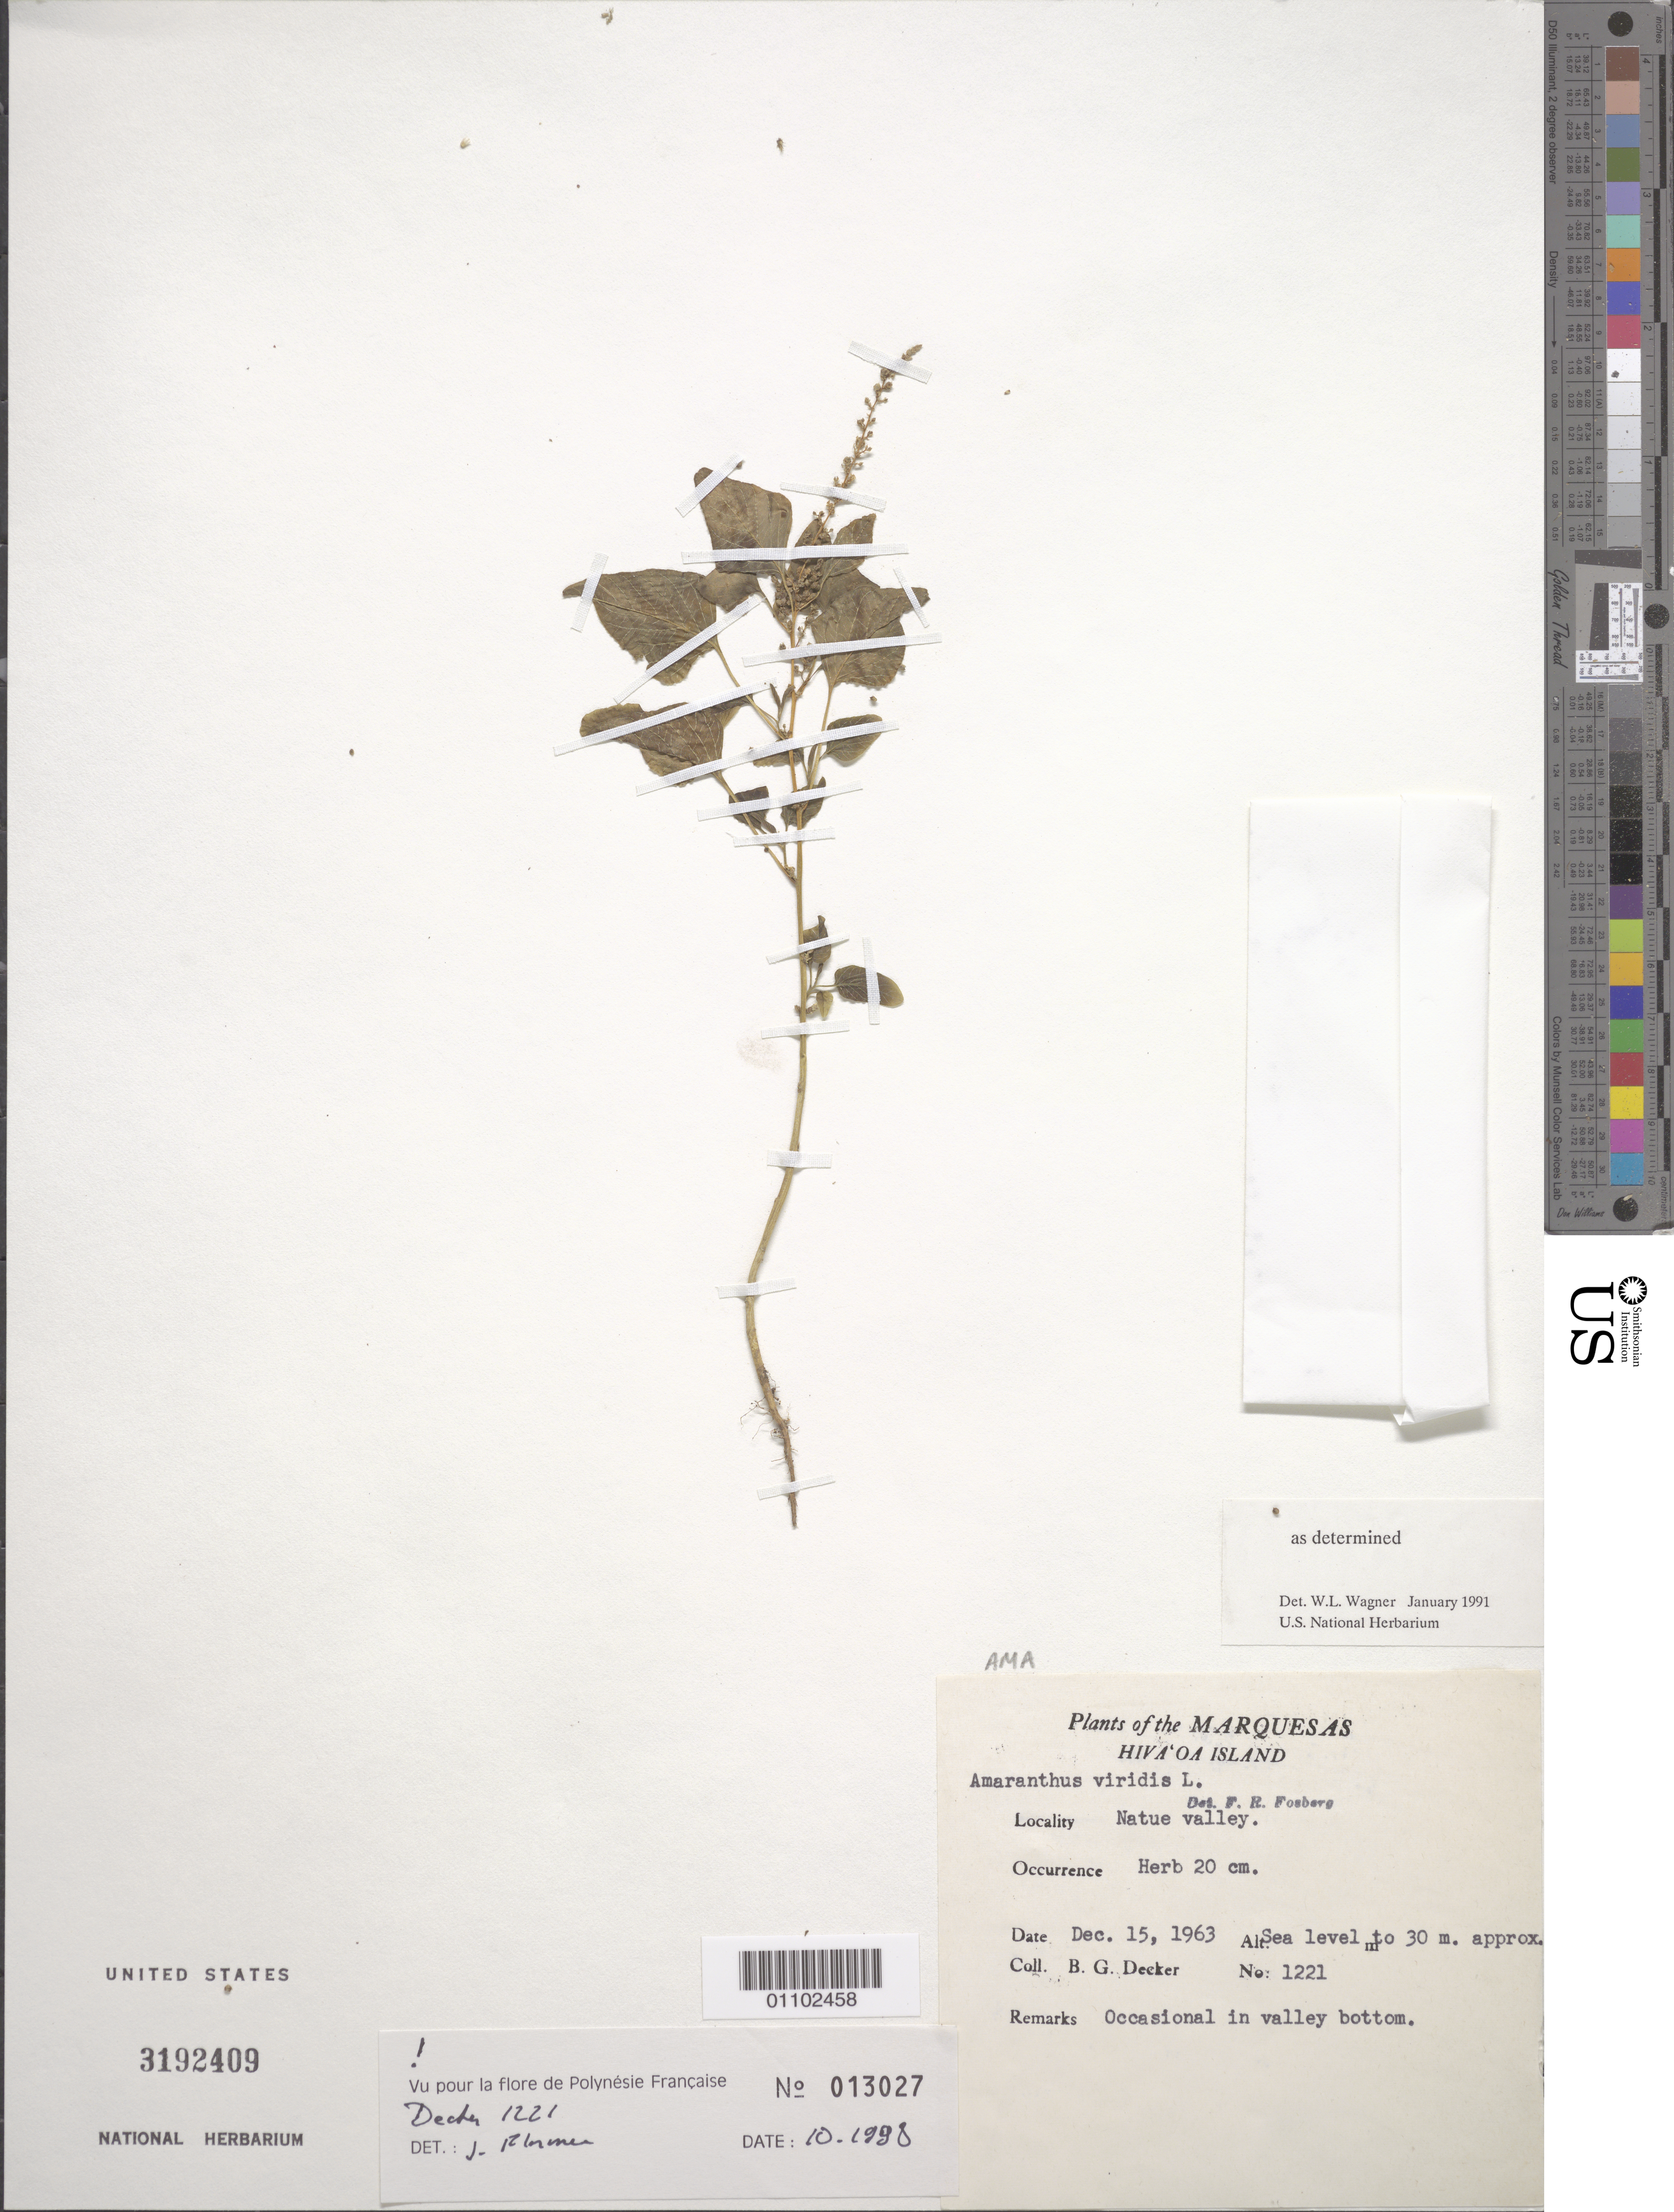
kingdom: Plantae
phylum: Tracheophyta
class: Magnoliopsida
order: Caryophyllales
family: Amaranthaceae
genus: Amaranthus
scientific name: Amaranthus viridis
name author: L.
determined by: Wagner, W. L., (BOT), Smithsonian Institution - National Museum of Natural History (UNITED STATES)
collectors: B. G. Decker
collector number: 1221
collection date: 1963-12-15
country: French Polynesia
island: Hiva Oa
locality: Natue Valley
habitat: Occasional in valley bottom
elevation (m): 0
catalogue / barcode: US 3192409